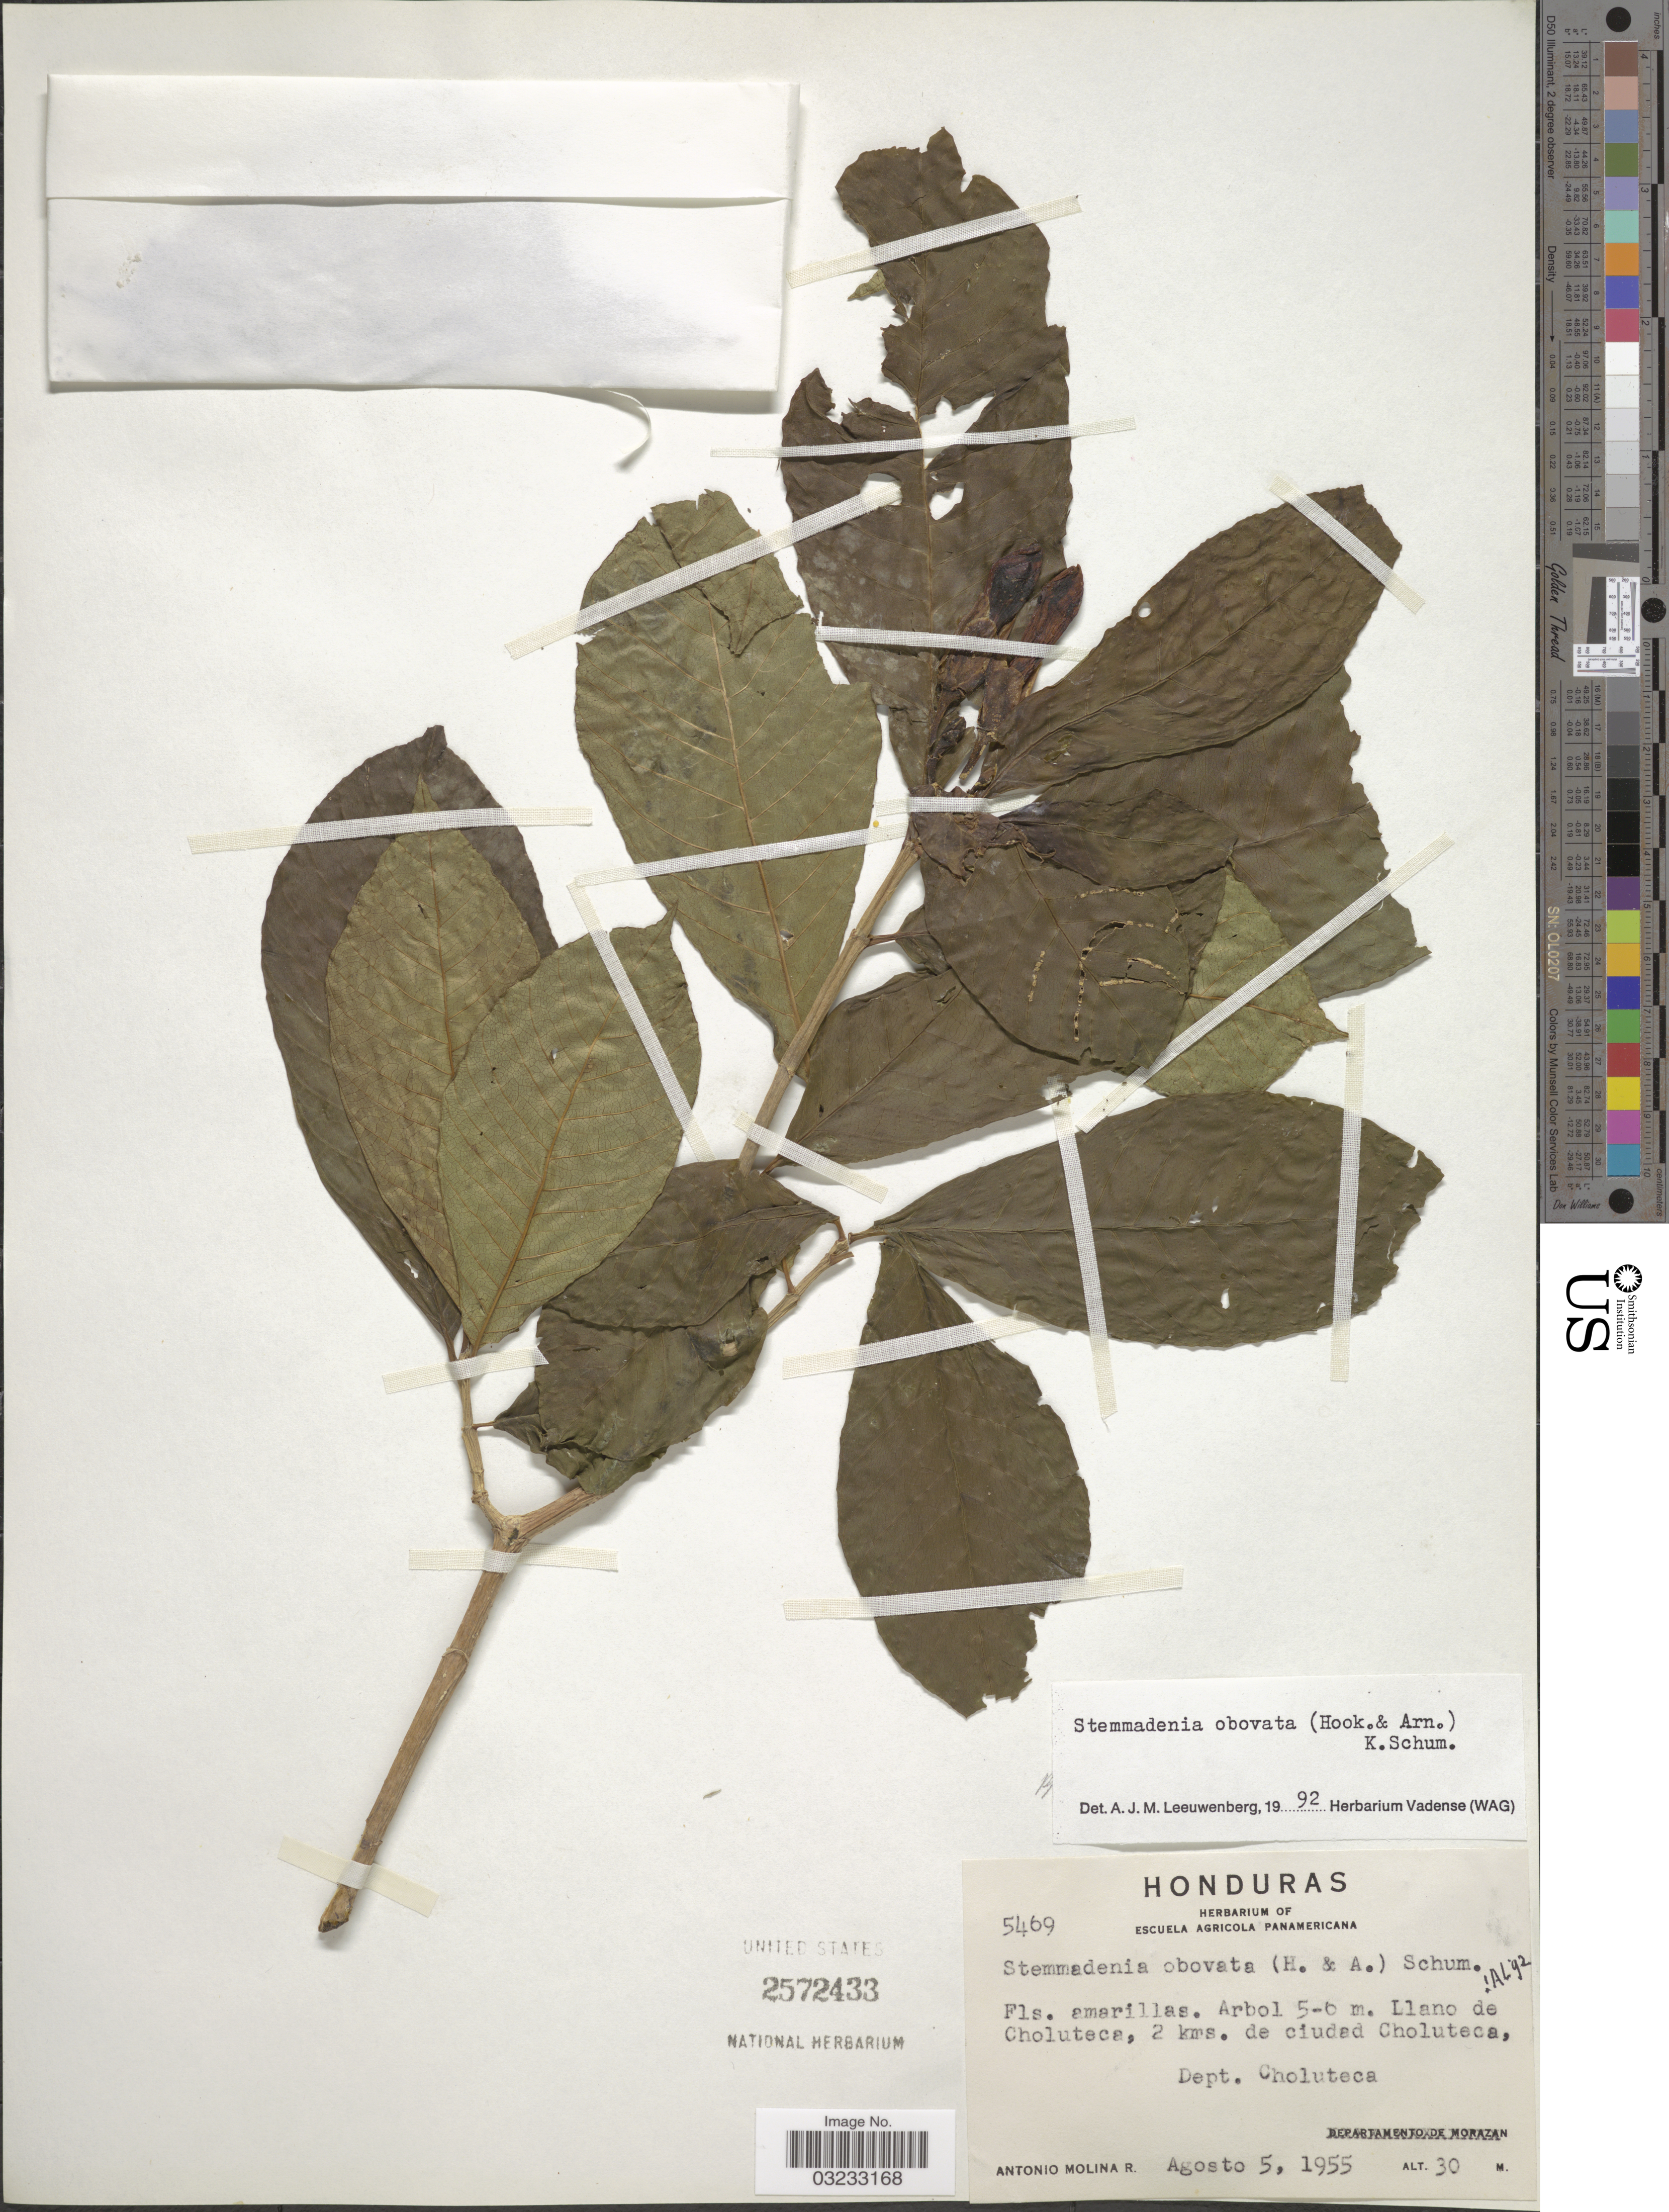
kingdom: Plantae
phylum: Tracheophyta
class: Magnoliopsida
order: Gentianales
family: Apocynaceae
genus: Stemmadenia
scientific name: Stemmadenia obovata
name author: (Hook. & Arn.) K. Schum.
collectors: A. Molina R.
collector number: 5469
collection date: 1955-08-05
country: Honduras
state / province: Choluteca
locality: Llano de Cholueca, 2 kms. de ciudad Choluteca, Dept. Choluteca.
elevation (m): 30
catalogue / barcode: US 2572433